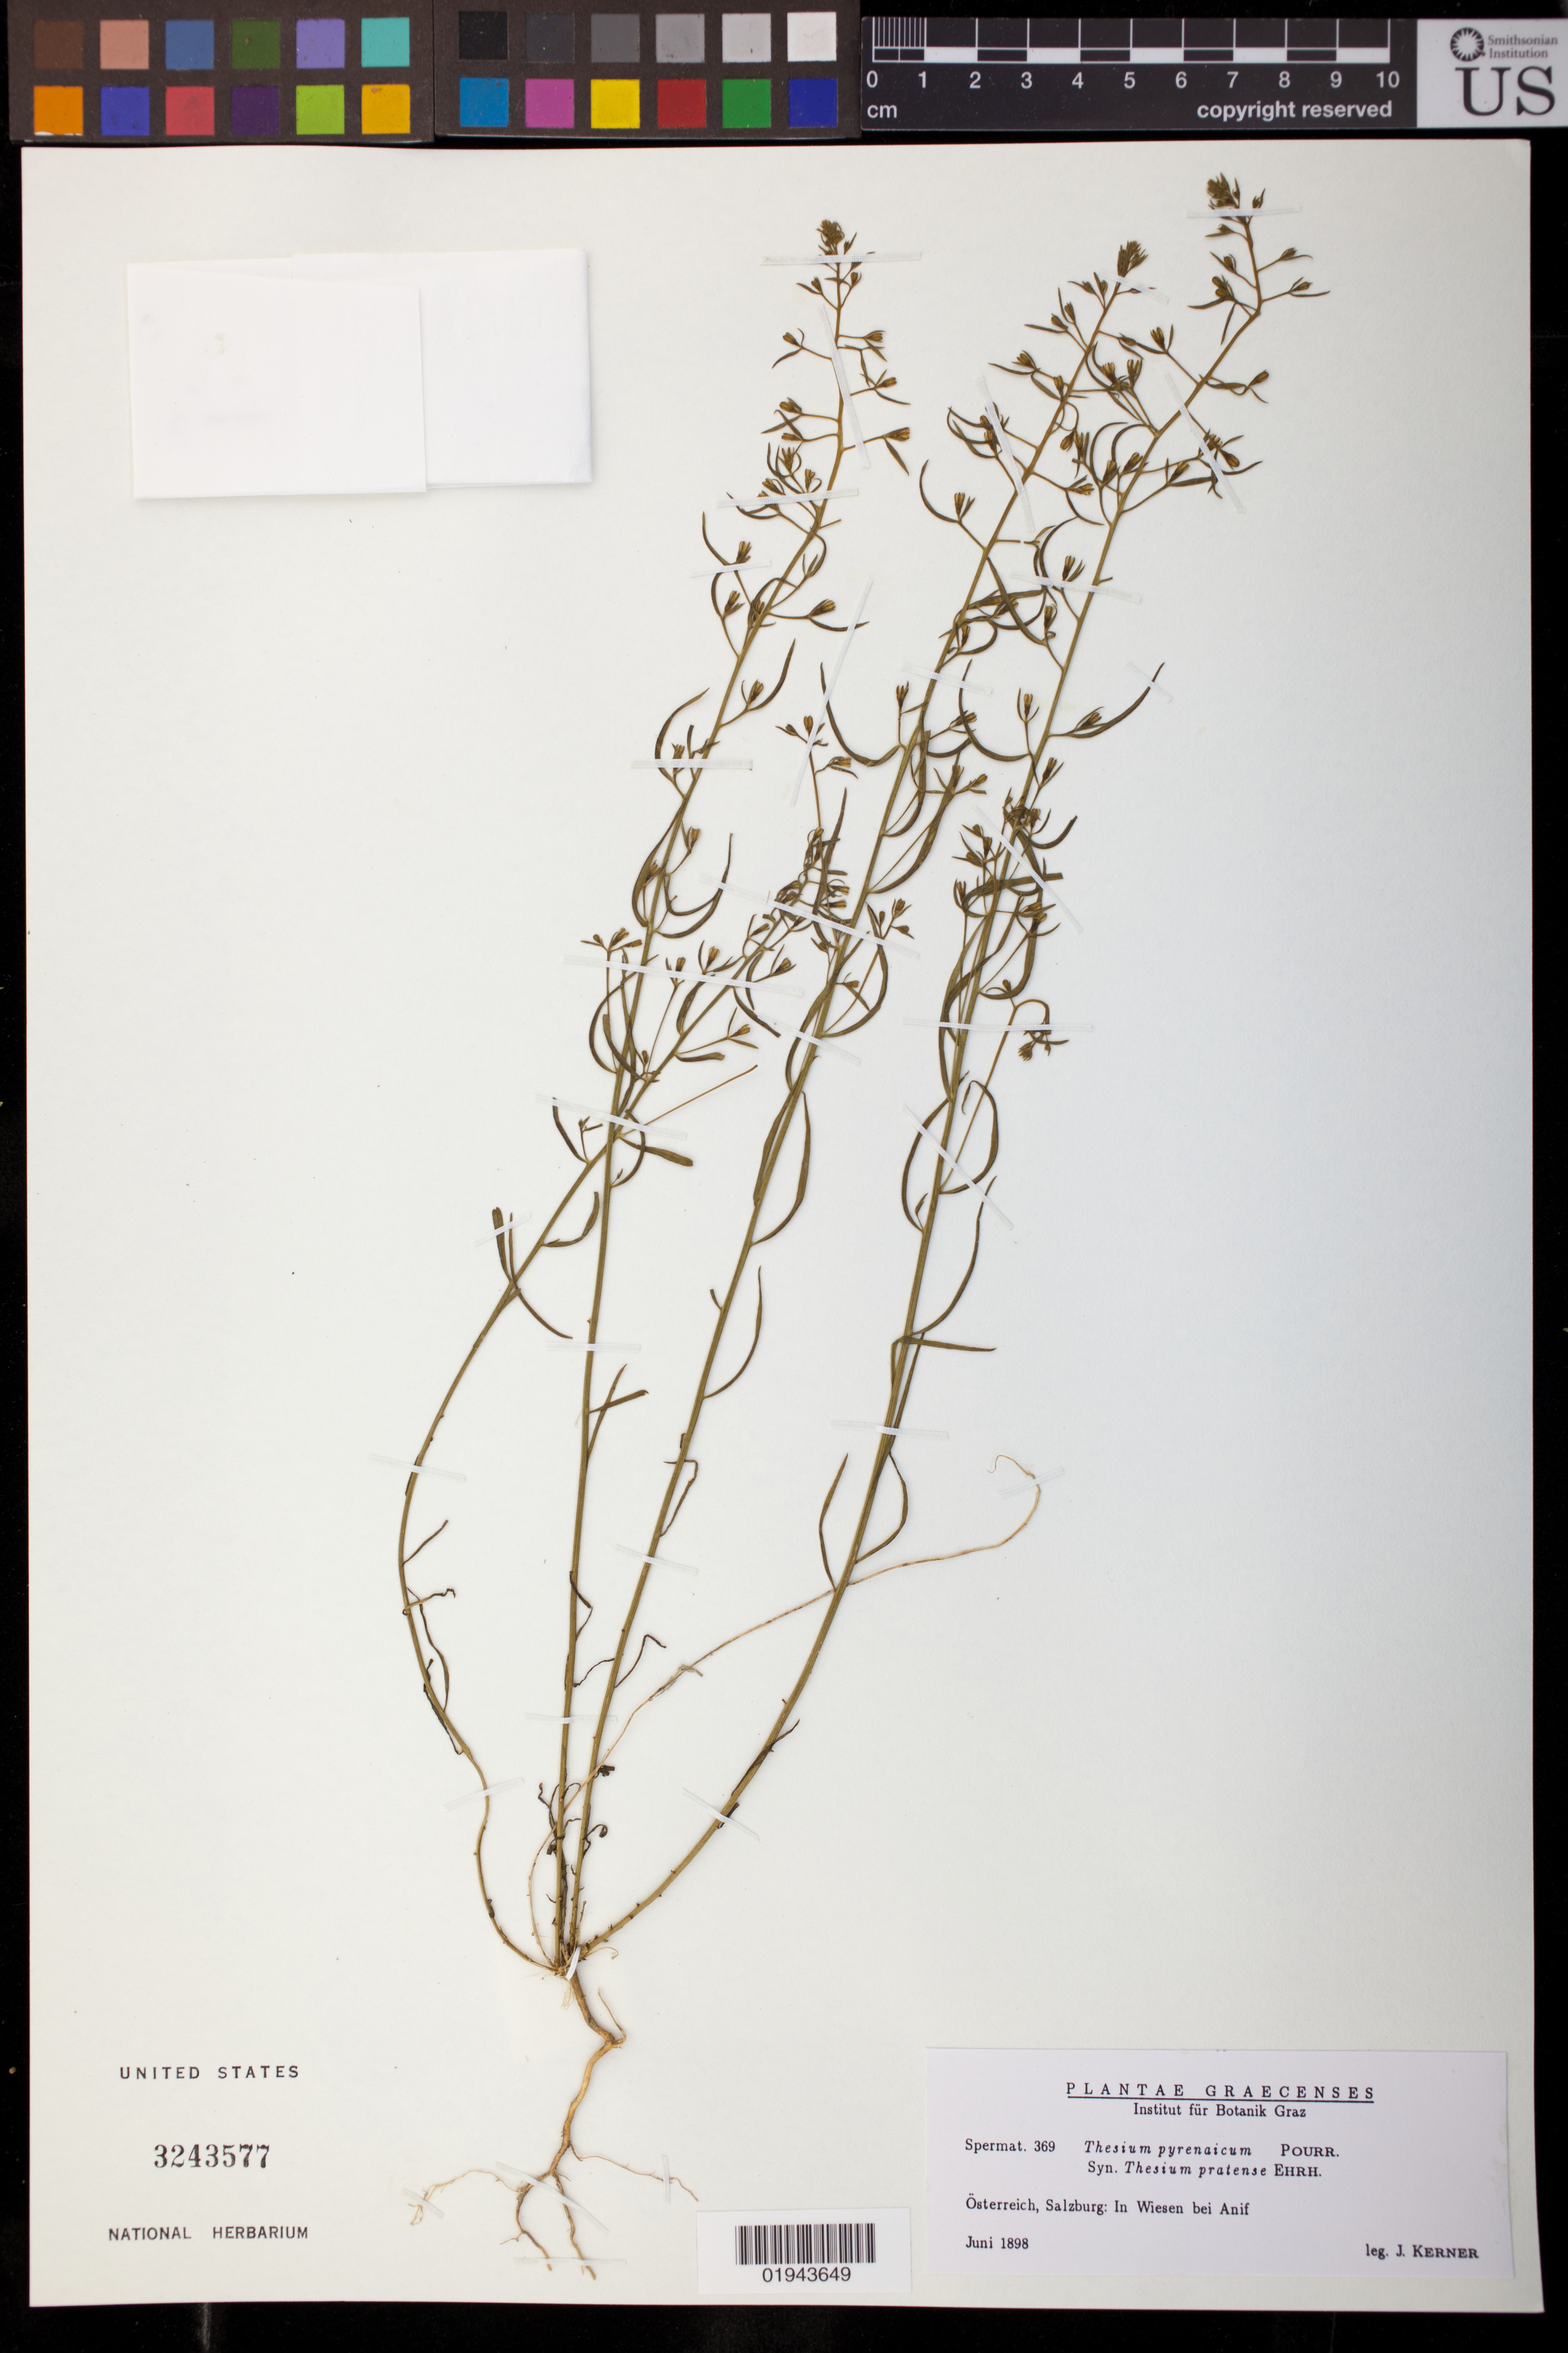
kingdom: Plantae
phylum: Tracheophyta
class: Magnoliopsida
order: Santalales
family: Thesiaceae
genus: Thesium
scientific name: Thesium pyrenaicum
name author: Pourr.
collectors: J. Kerner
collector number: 369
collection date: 1898-06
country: Austria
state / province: Salzburg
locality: In Wiesen bei Anif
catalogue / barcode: US 3243577